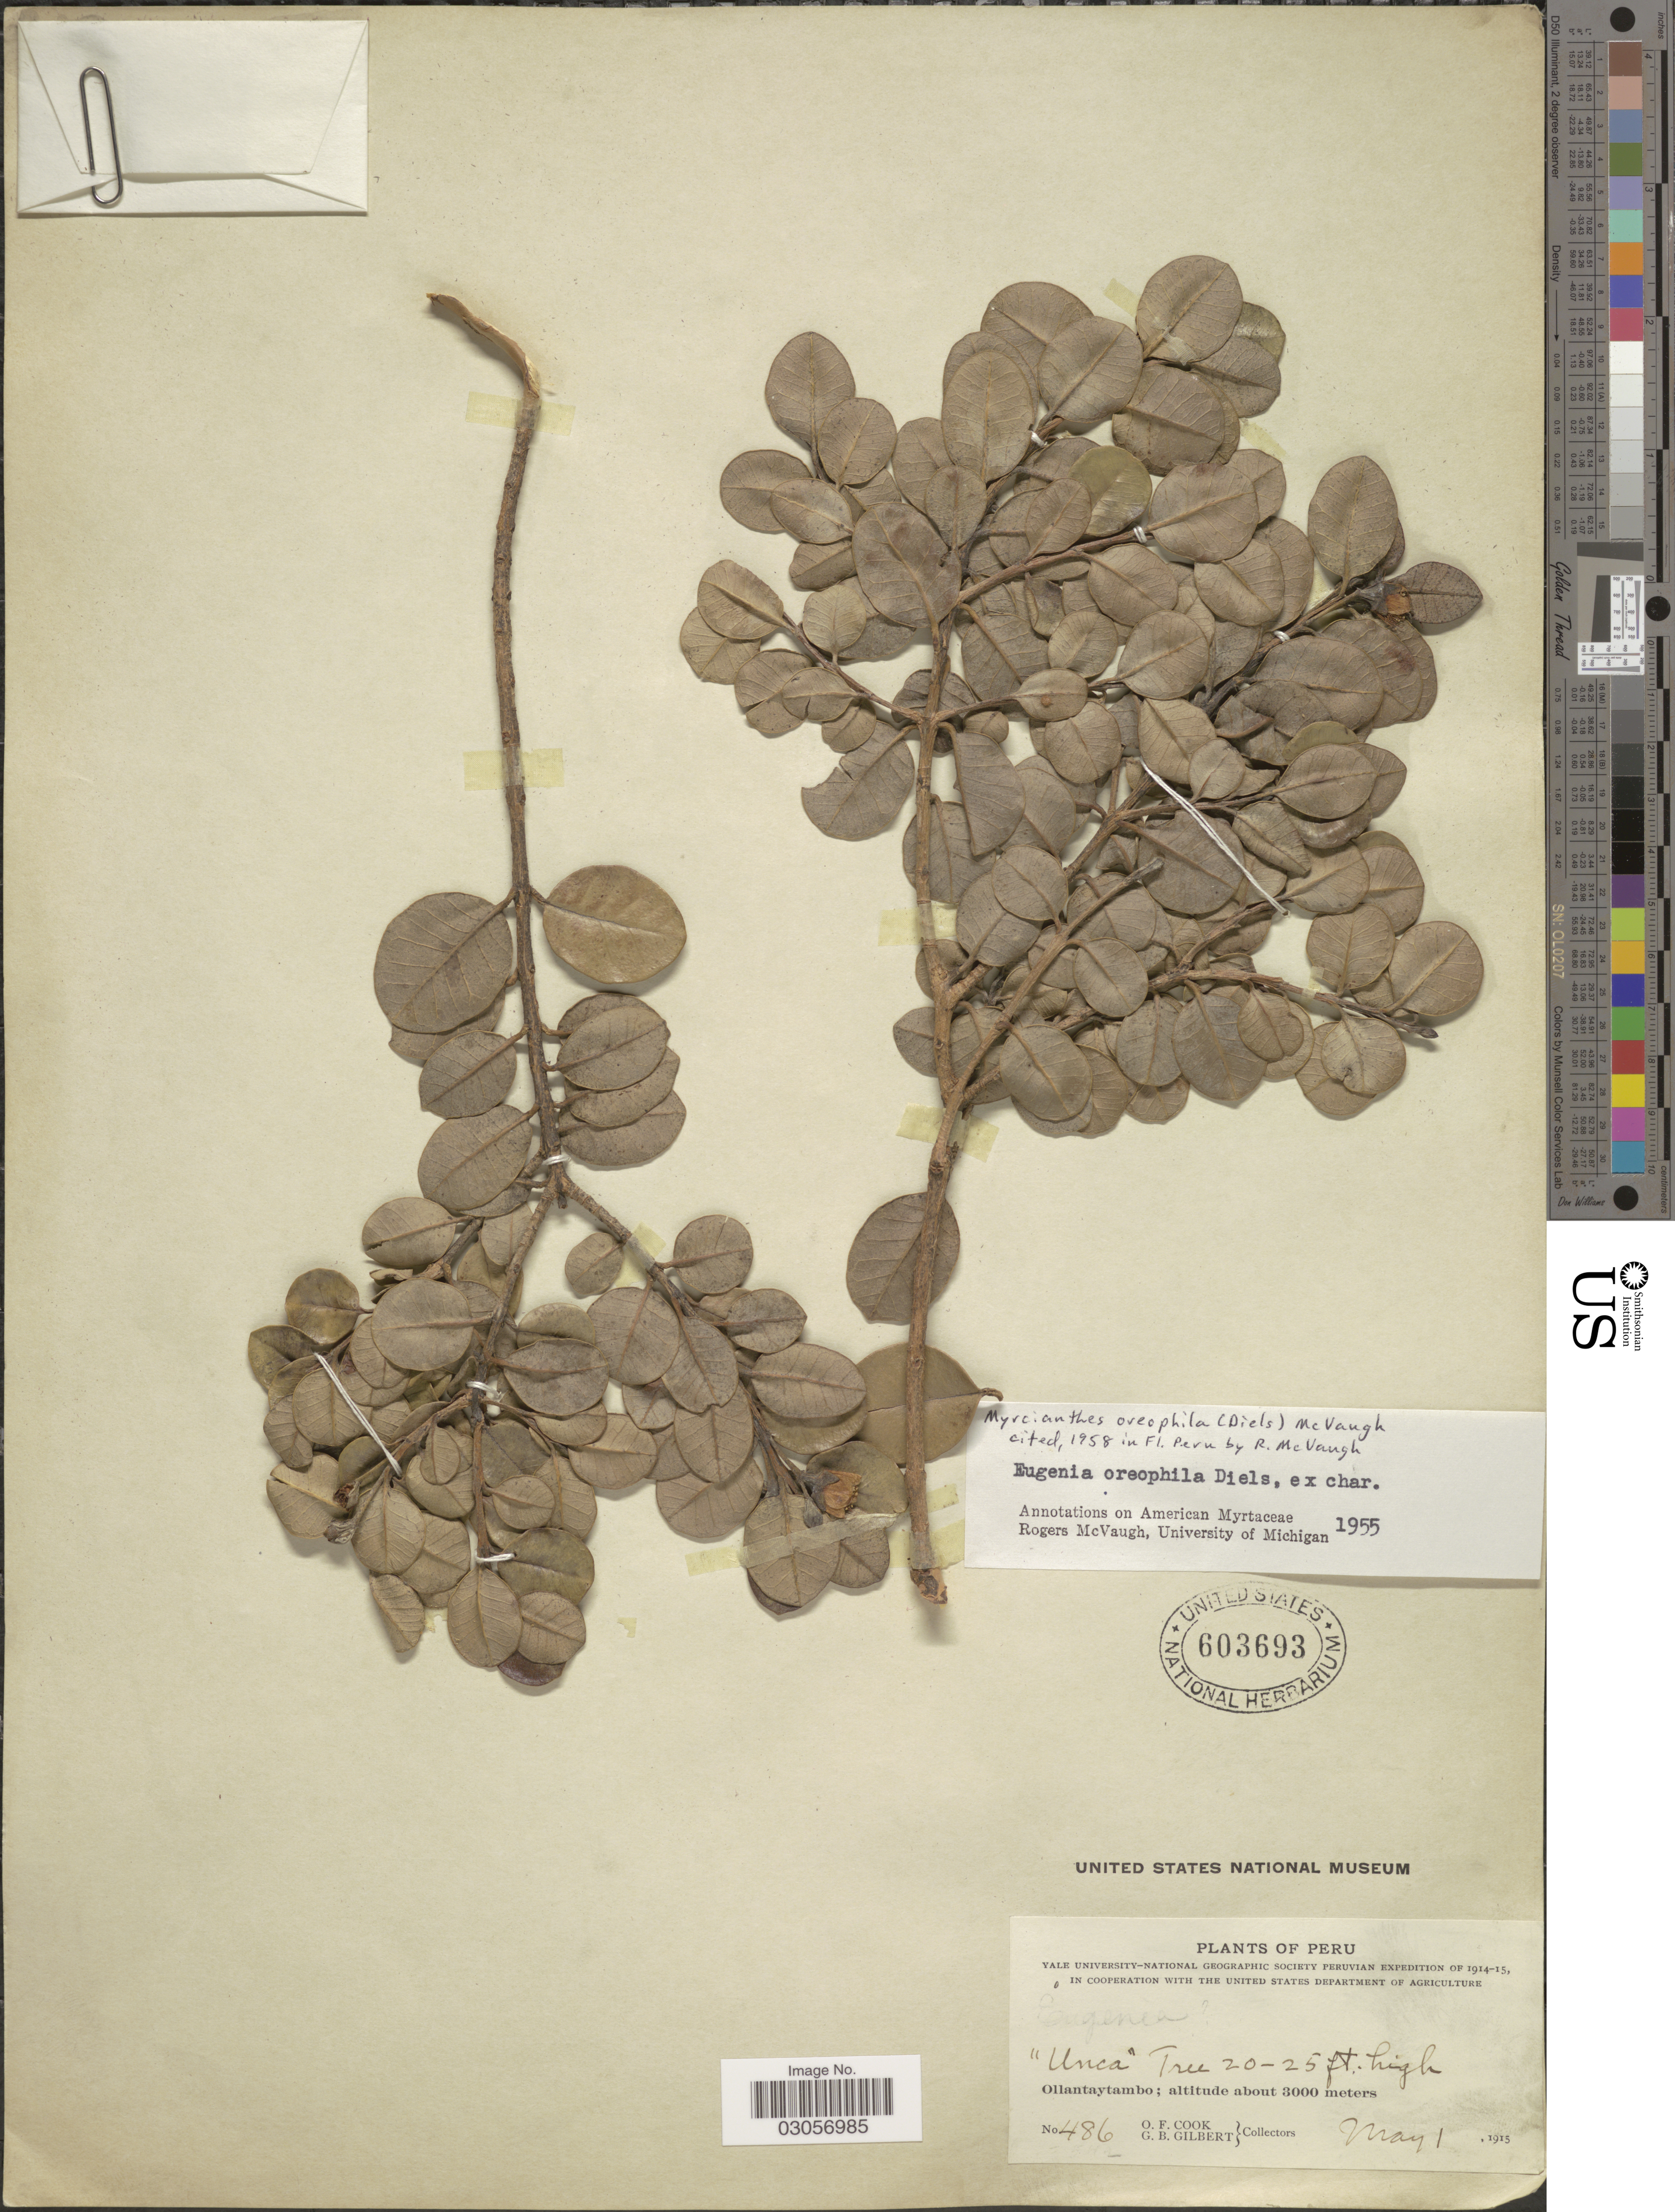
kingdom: Plantae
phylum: Tracheophyta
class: Magnoliopsida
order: Myrtales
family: Myrtaceae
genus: Myrcianthes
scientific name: Myrcianthes oreophila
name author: (Diels) McVaugh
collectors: O. F. Cook & G. B. Gilbert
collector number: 486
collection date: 1915-05-01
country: Peru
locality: Ollantaytambo.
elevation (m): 3000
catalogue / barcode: US 603693